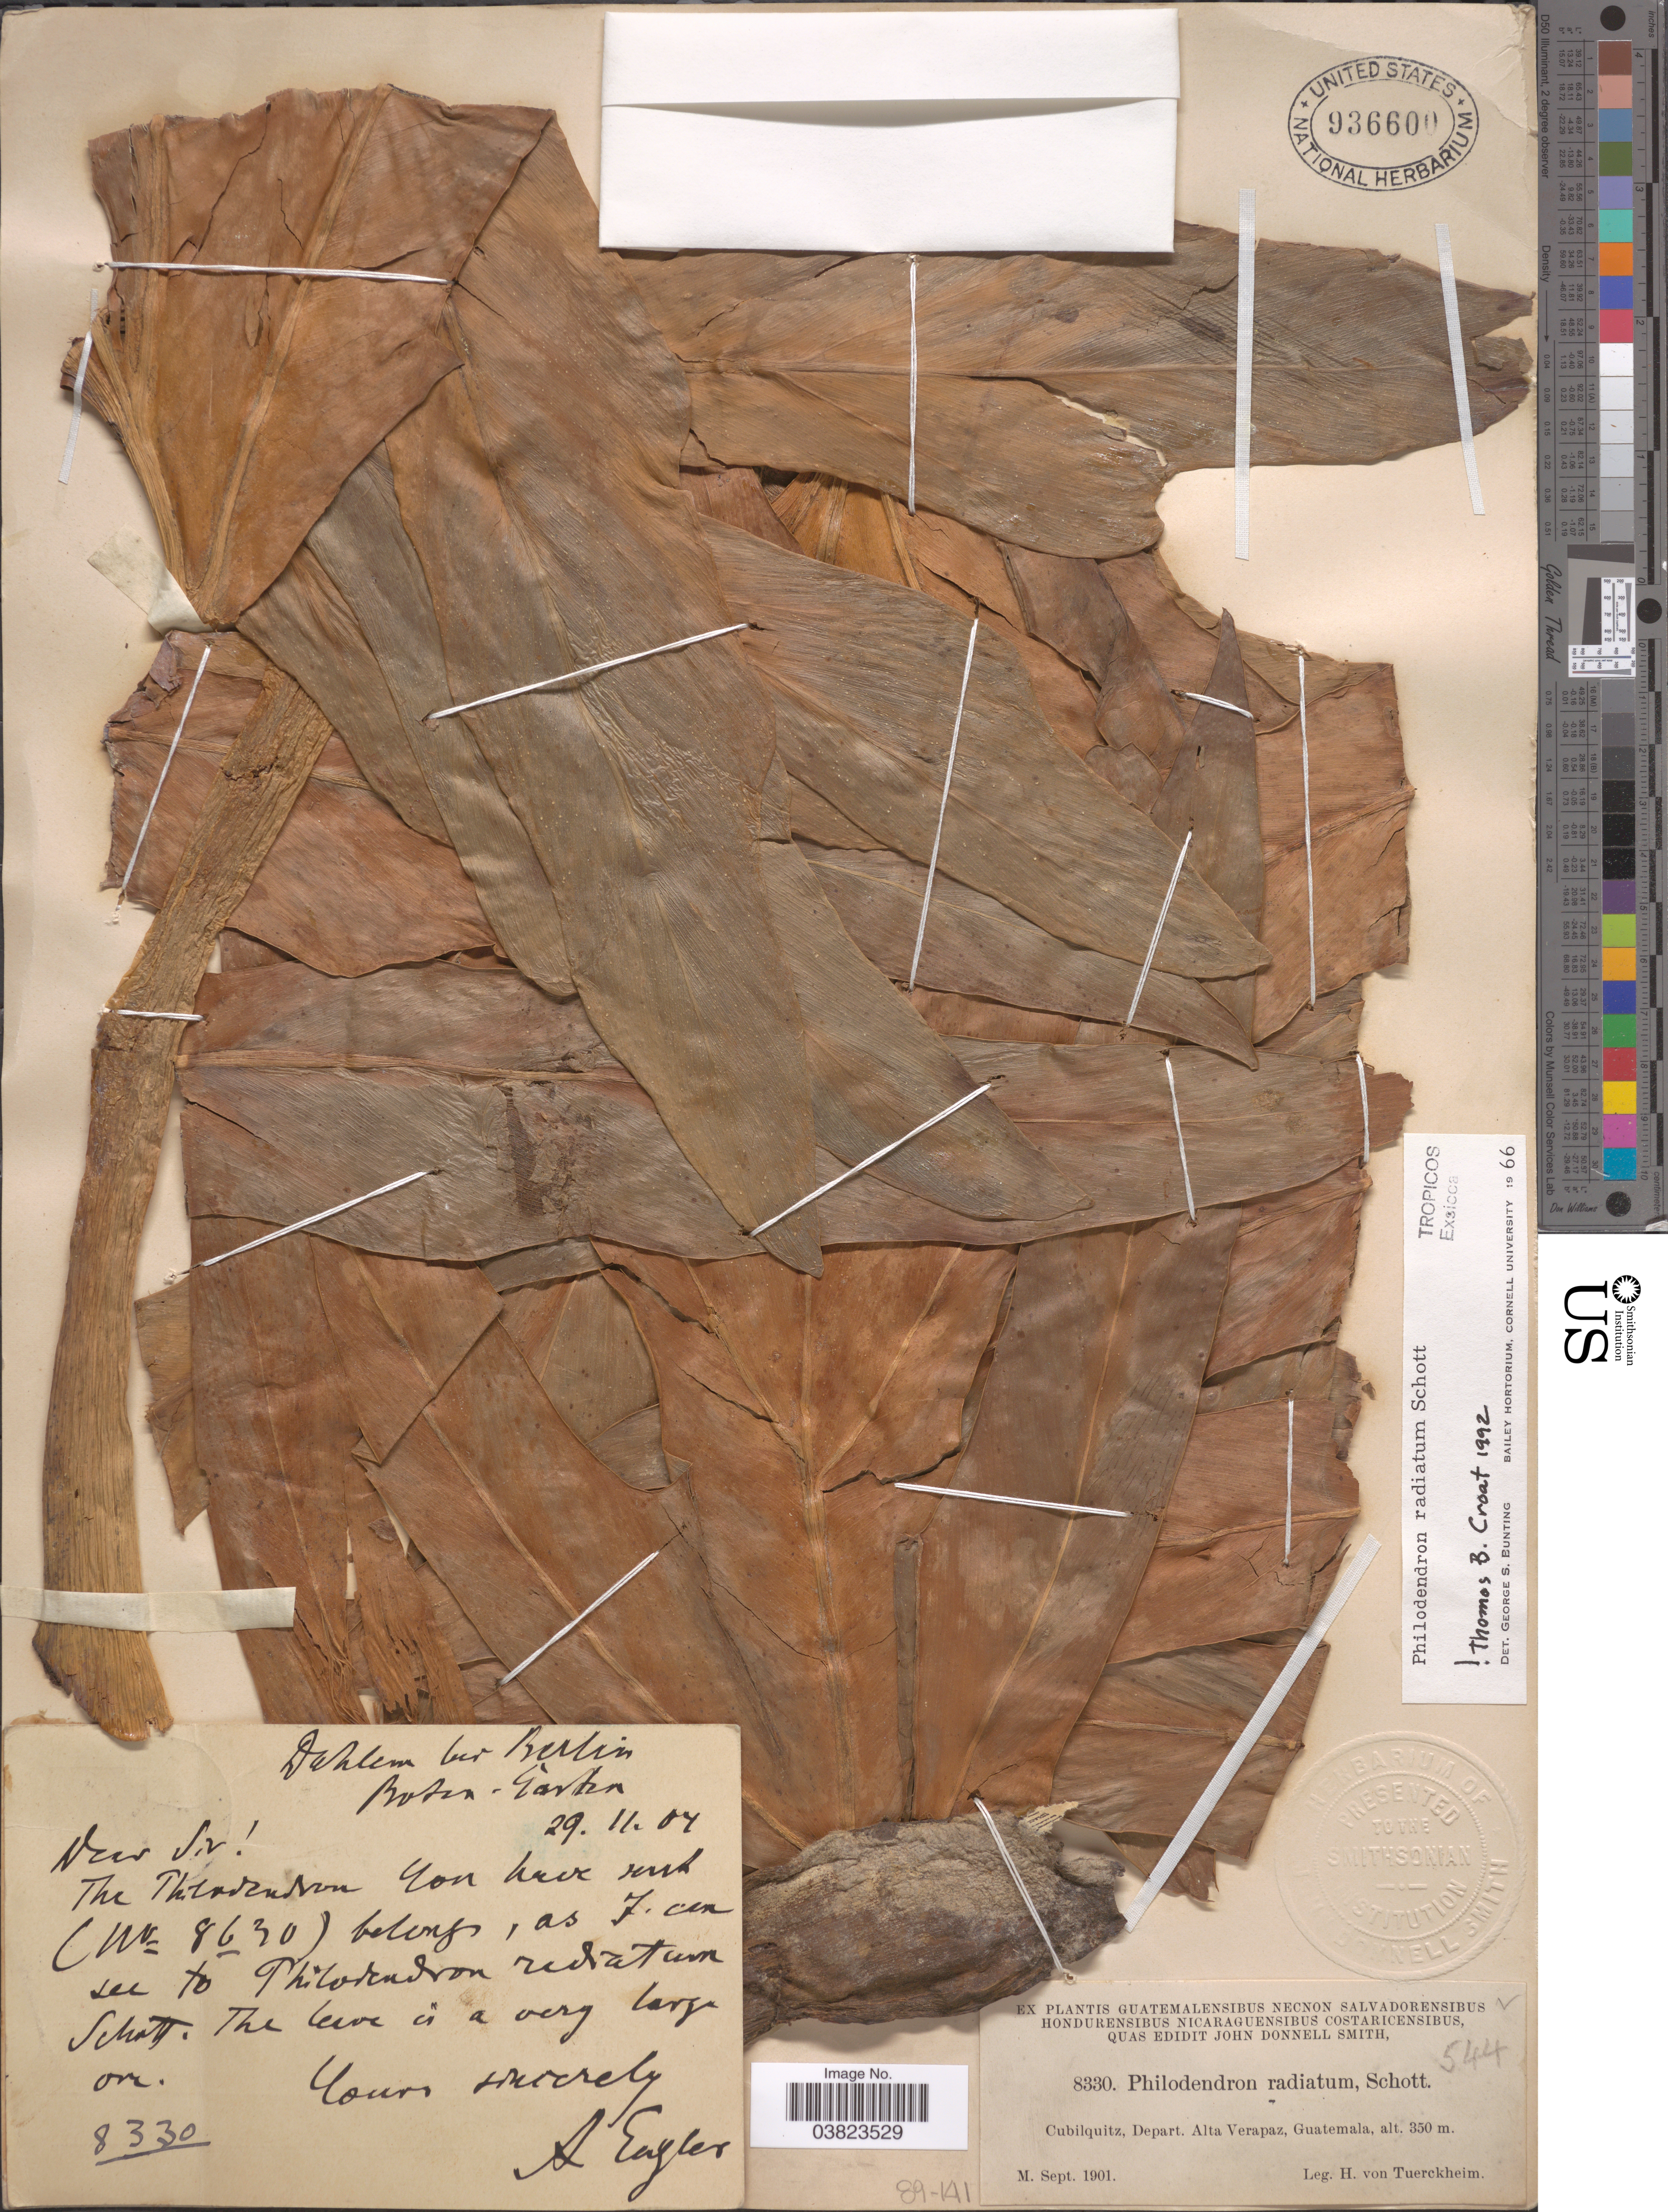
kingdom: Plantae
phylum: Tracheophyta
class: Liliopsida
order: Alismatales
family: Araceae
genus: Philodendron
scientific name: Philodendron radiatum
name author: Schott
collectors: H. von Türckheim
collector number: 8330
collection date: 1901-09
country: Guatemala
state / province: Alta Verapaz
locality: Cubilquitz, Depart. Alta Verapaz.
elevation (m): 350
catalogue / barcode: US 936600